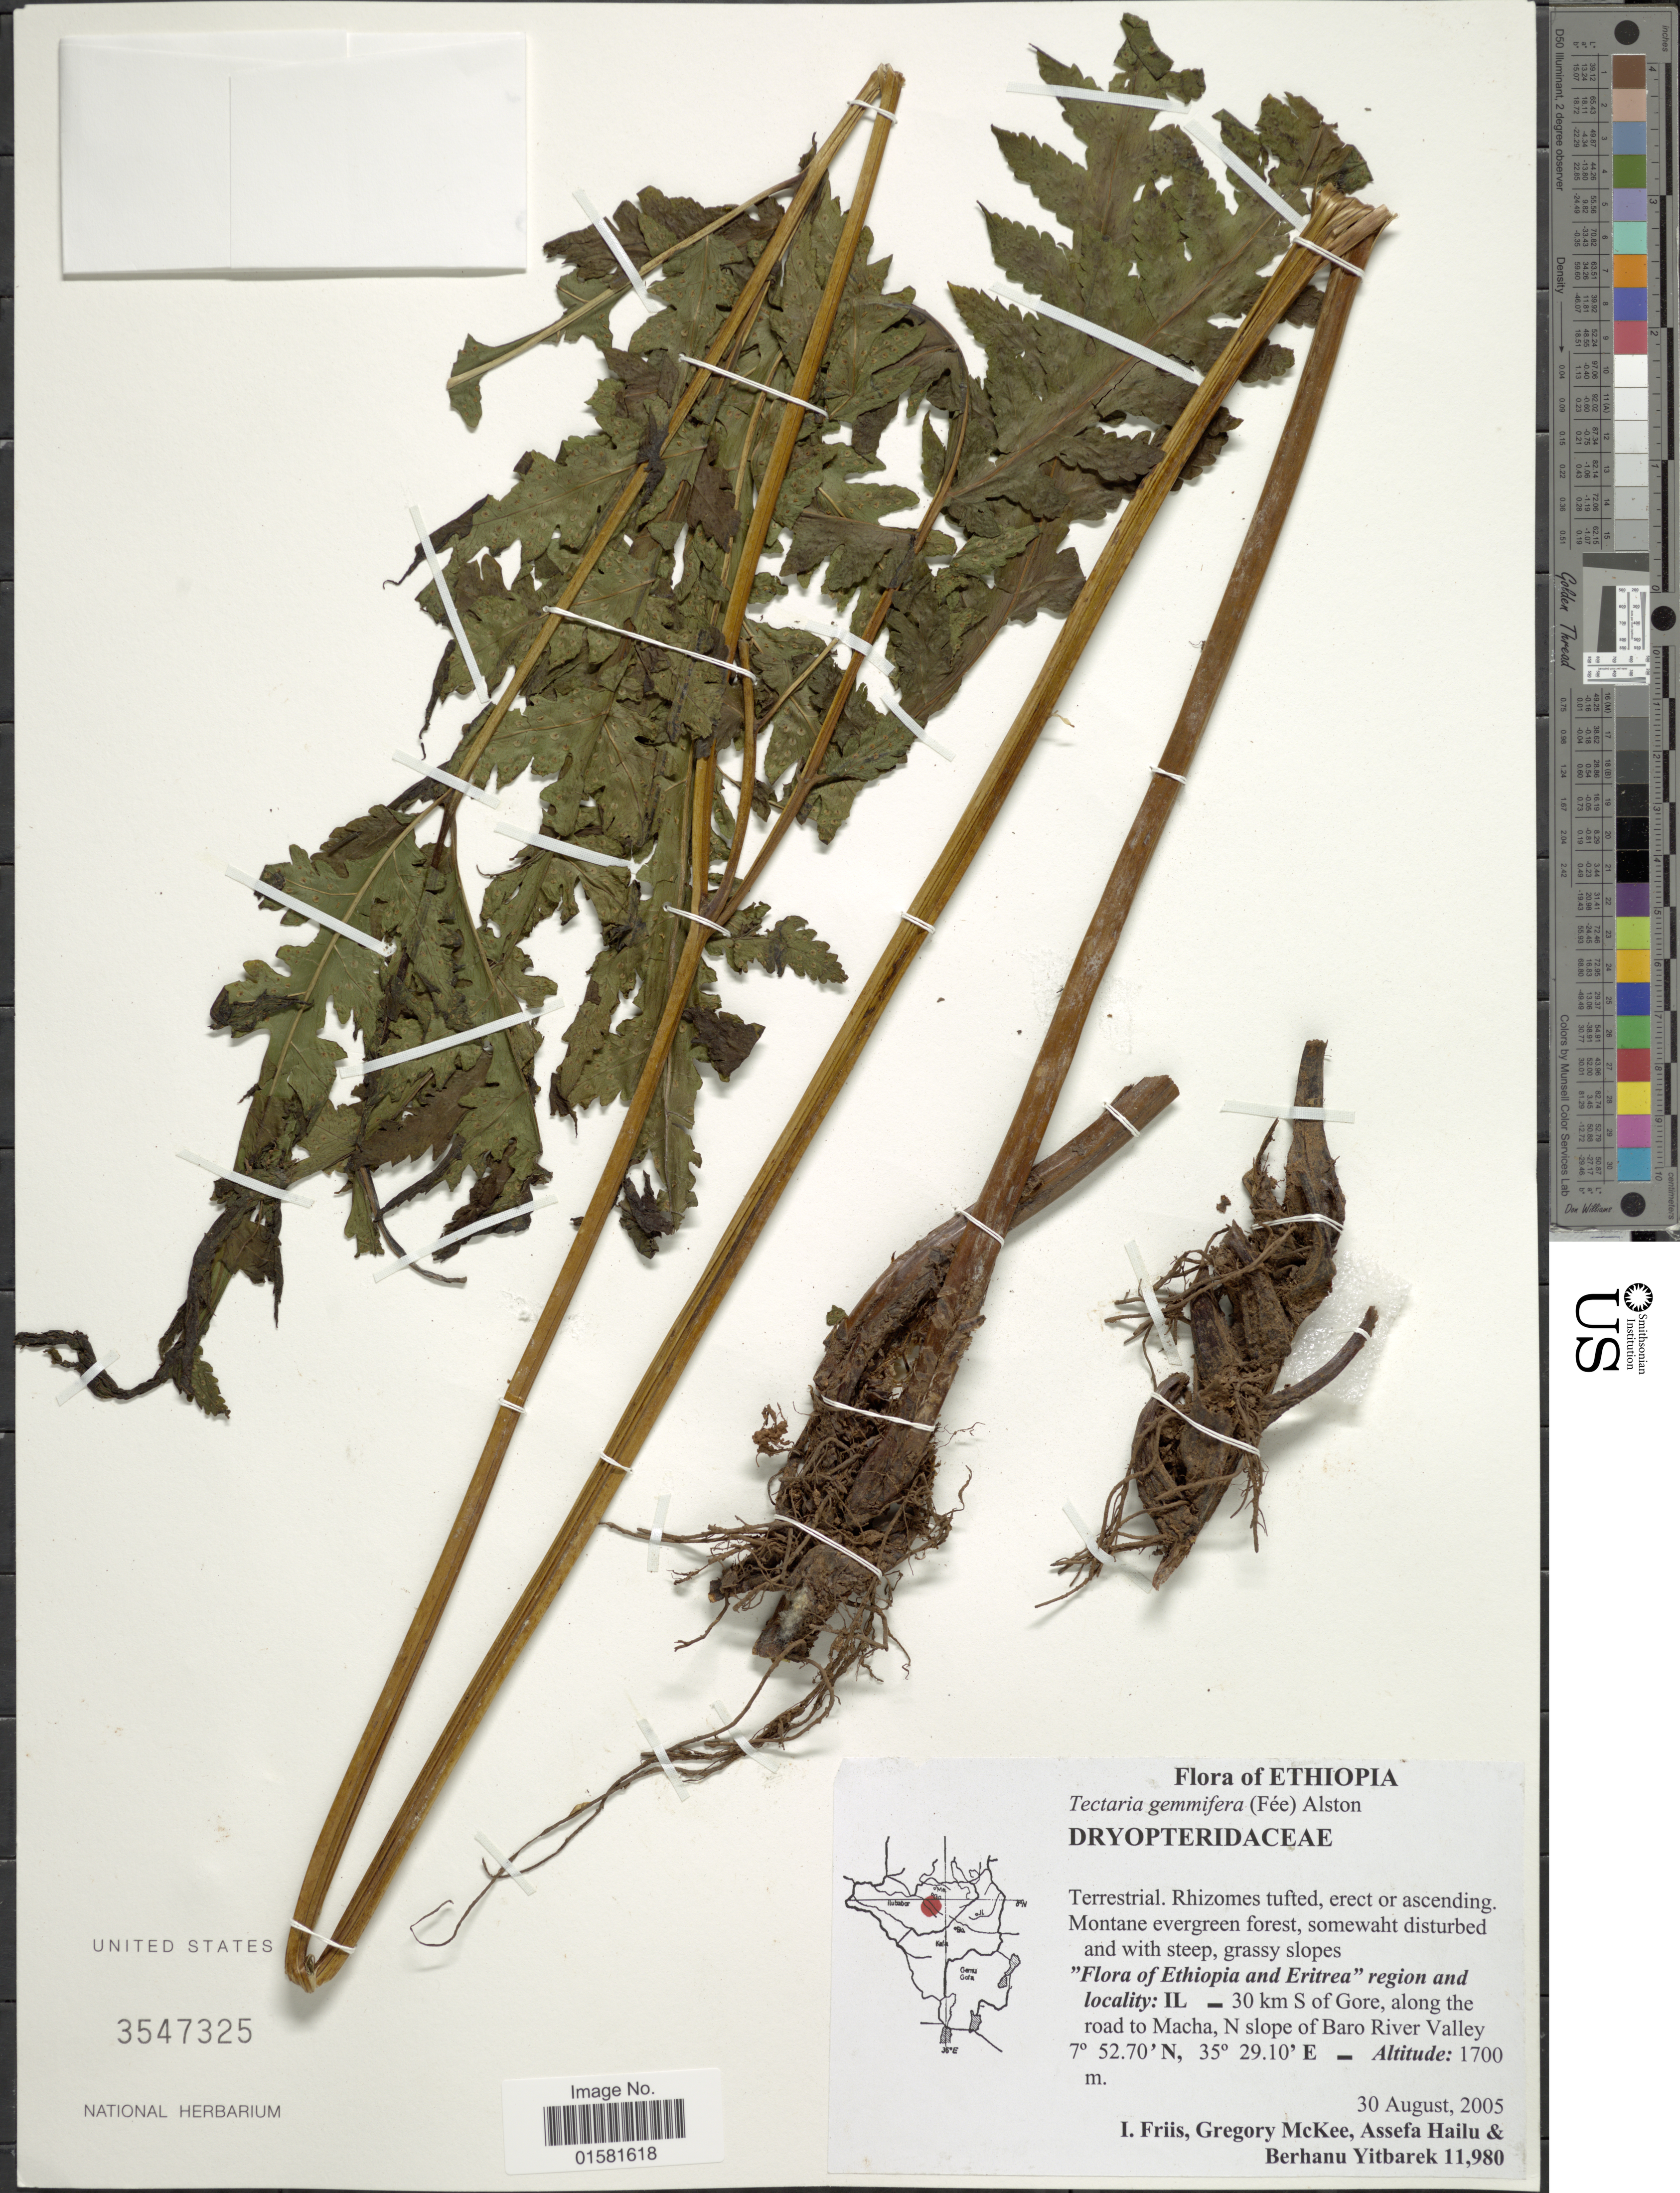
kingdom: Plantae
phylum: Tracheophyta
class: Polypodiopsida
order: Polypodiales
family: Tectariaceae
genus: Tectaria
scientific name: Tectaria gemmifera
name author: (Fée) Alston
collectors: I. Friis, G. S. McKee, A. Hailu & B. Yitbarek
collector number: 11980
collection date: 2005-08-30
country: Ethiopia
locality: Ethiopia, IL_30 km S of Gore, along the road to Macha, N. slope of Baro river Valley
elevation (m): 1700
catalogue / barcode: US 3547325